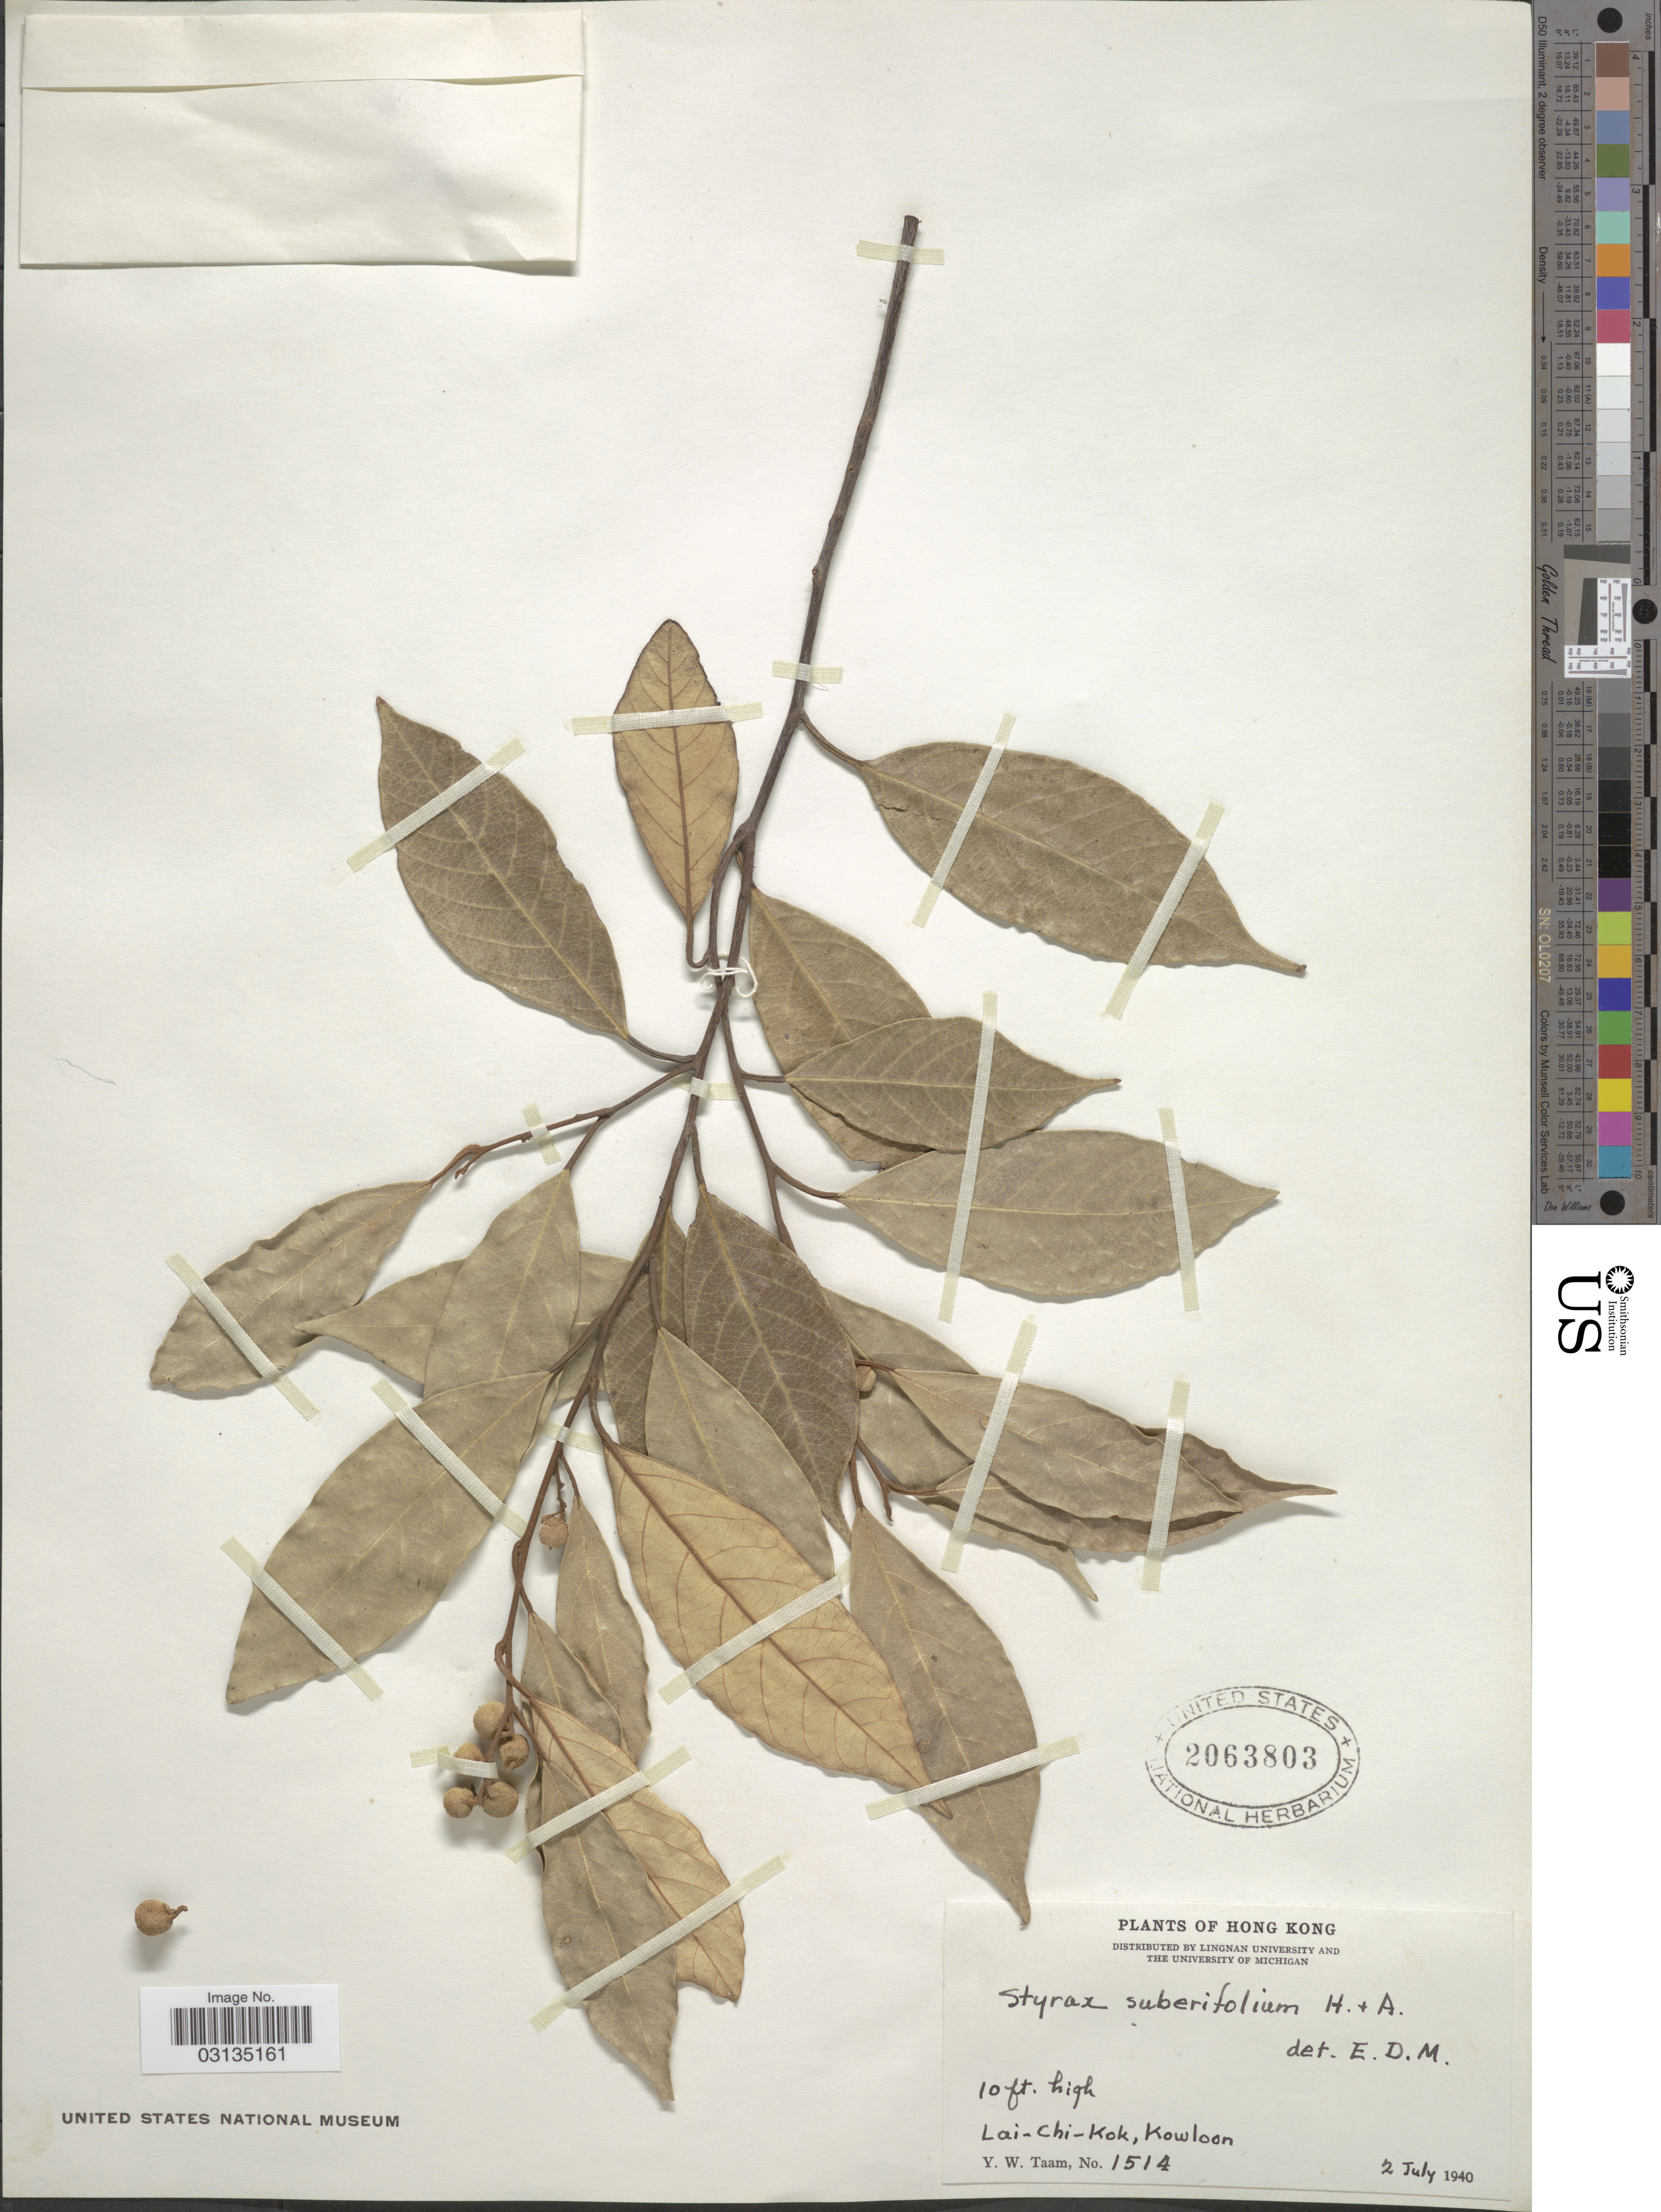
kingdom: Plantae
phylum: Tracheophyta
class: Magnoliopsida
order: Ericales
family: Styracaceae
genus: Styrax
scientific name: Styrax suberifolius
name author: Hook. & Arn.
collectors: Y. W. Taam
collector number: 1514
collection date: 1940-07-02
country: China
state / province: Hong Kong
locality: Hong Kong, Lai-Chi-Kok, Kowloon.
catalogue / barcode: US 2063803